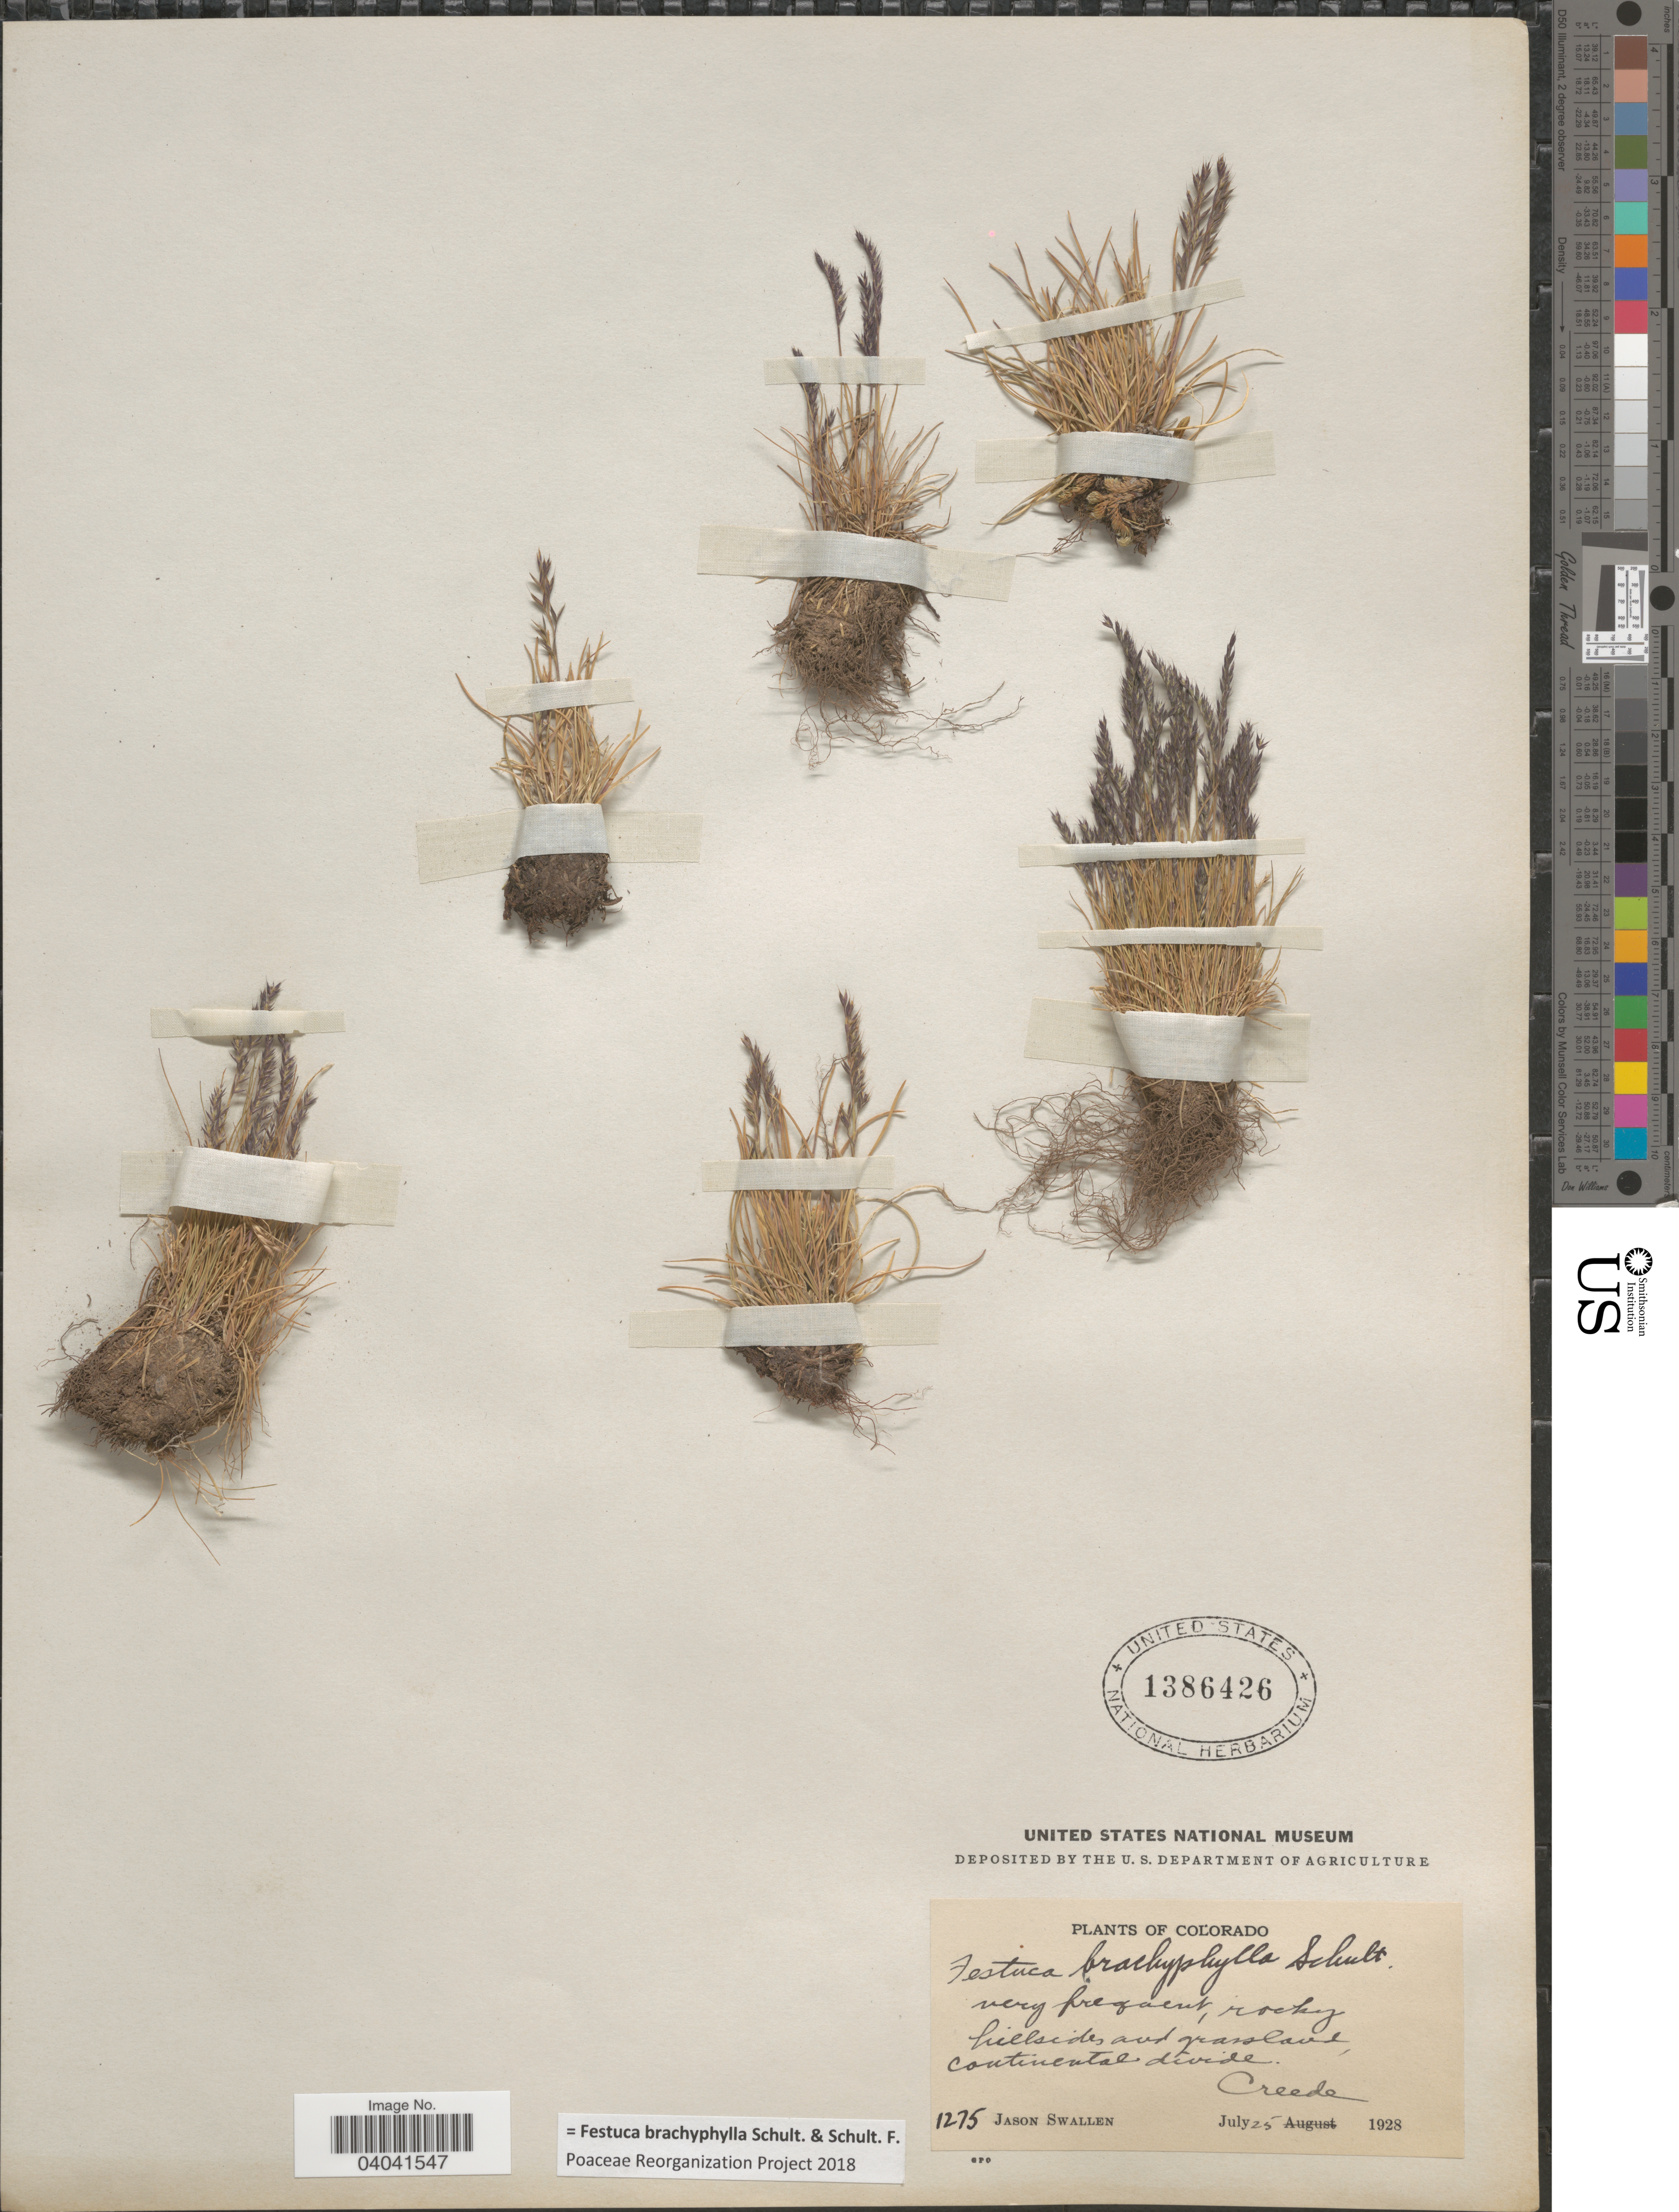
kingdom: Plantae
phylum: Tracheophyta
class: Liliopsida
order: Poales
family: Poaceae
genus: Festuca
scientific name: Festuca brachyphylla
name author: Schult. & Schult. f.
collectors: J. R. Swallen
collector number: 1275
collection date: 1928-07-25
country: United States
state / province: Colorado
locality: Creede.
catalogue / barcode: US 1386426